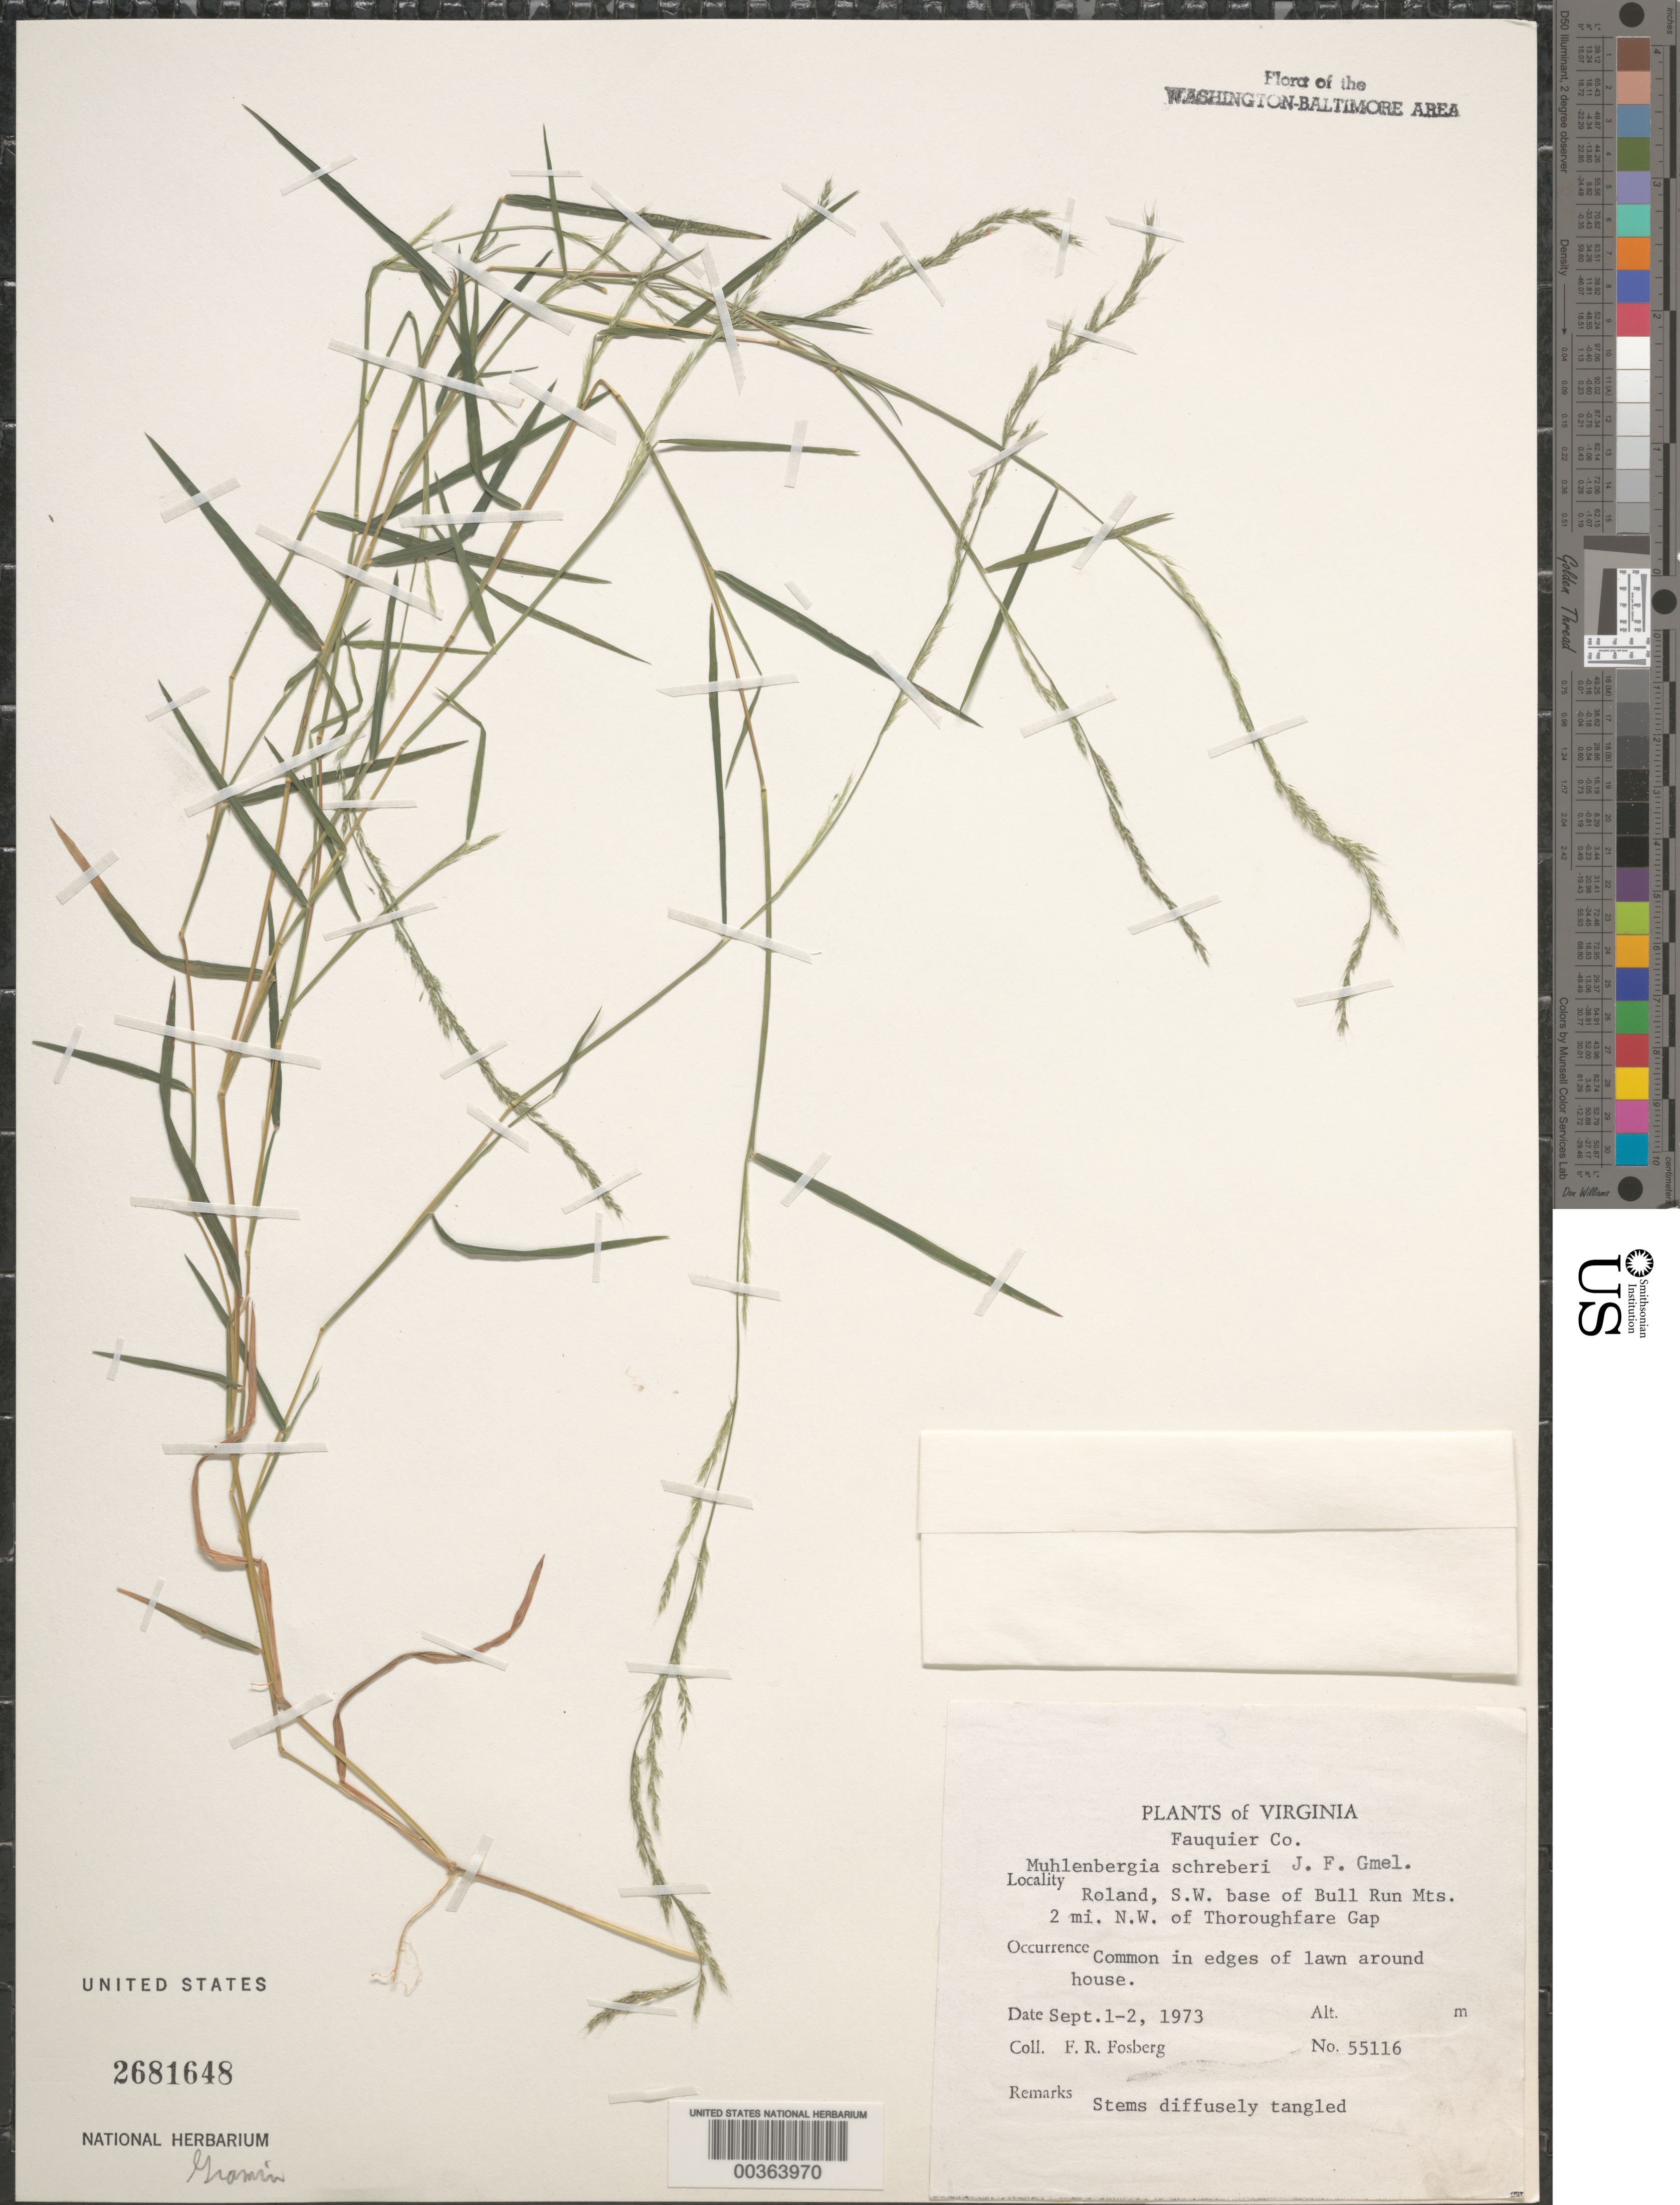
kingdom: Plantae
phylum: Tracheophyta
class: Liliopsida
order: Poales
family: Poaceae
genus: Muhlenbergia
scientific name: Muhlenbergia schreberi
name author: J.F. Gmel.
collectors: F. R. Fosberg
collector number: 55116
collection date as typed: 01 Sep 1973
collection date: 1973-09-01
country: United States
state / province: Virginia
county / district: Fauquier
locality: Roland, northwest of Thorofare Gap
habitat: Edge of lawn around lawn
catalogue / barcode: US 2681648